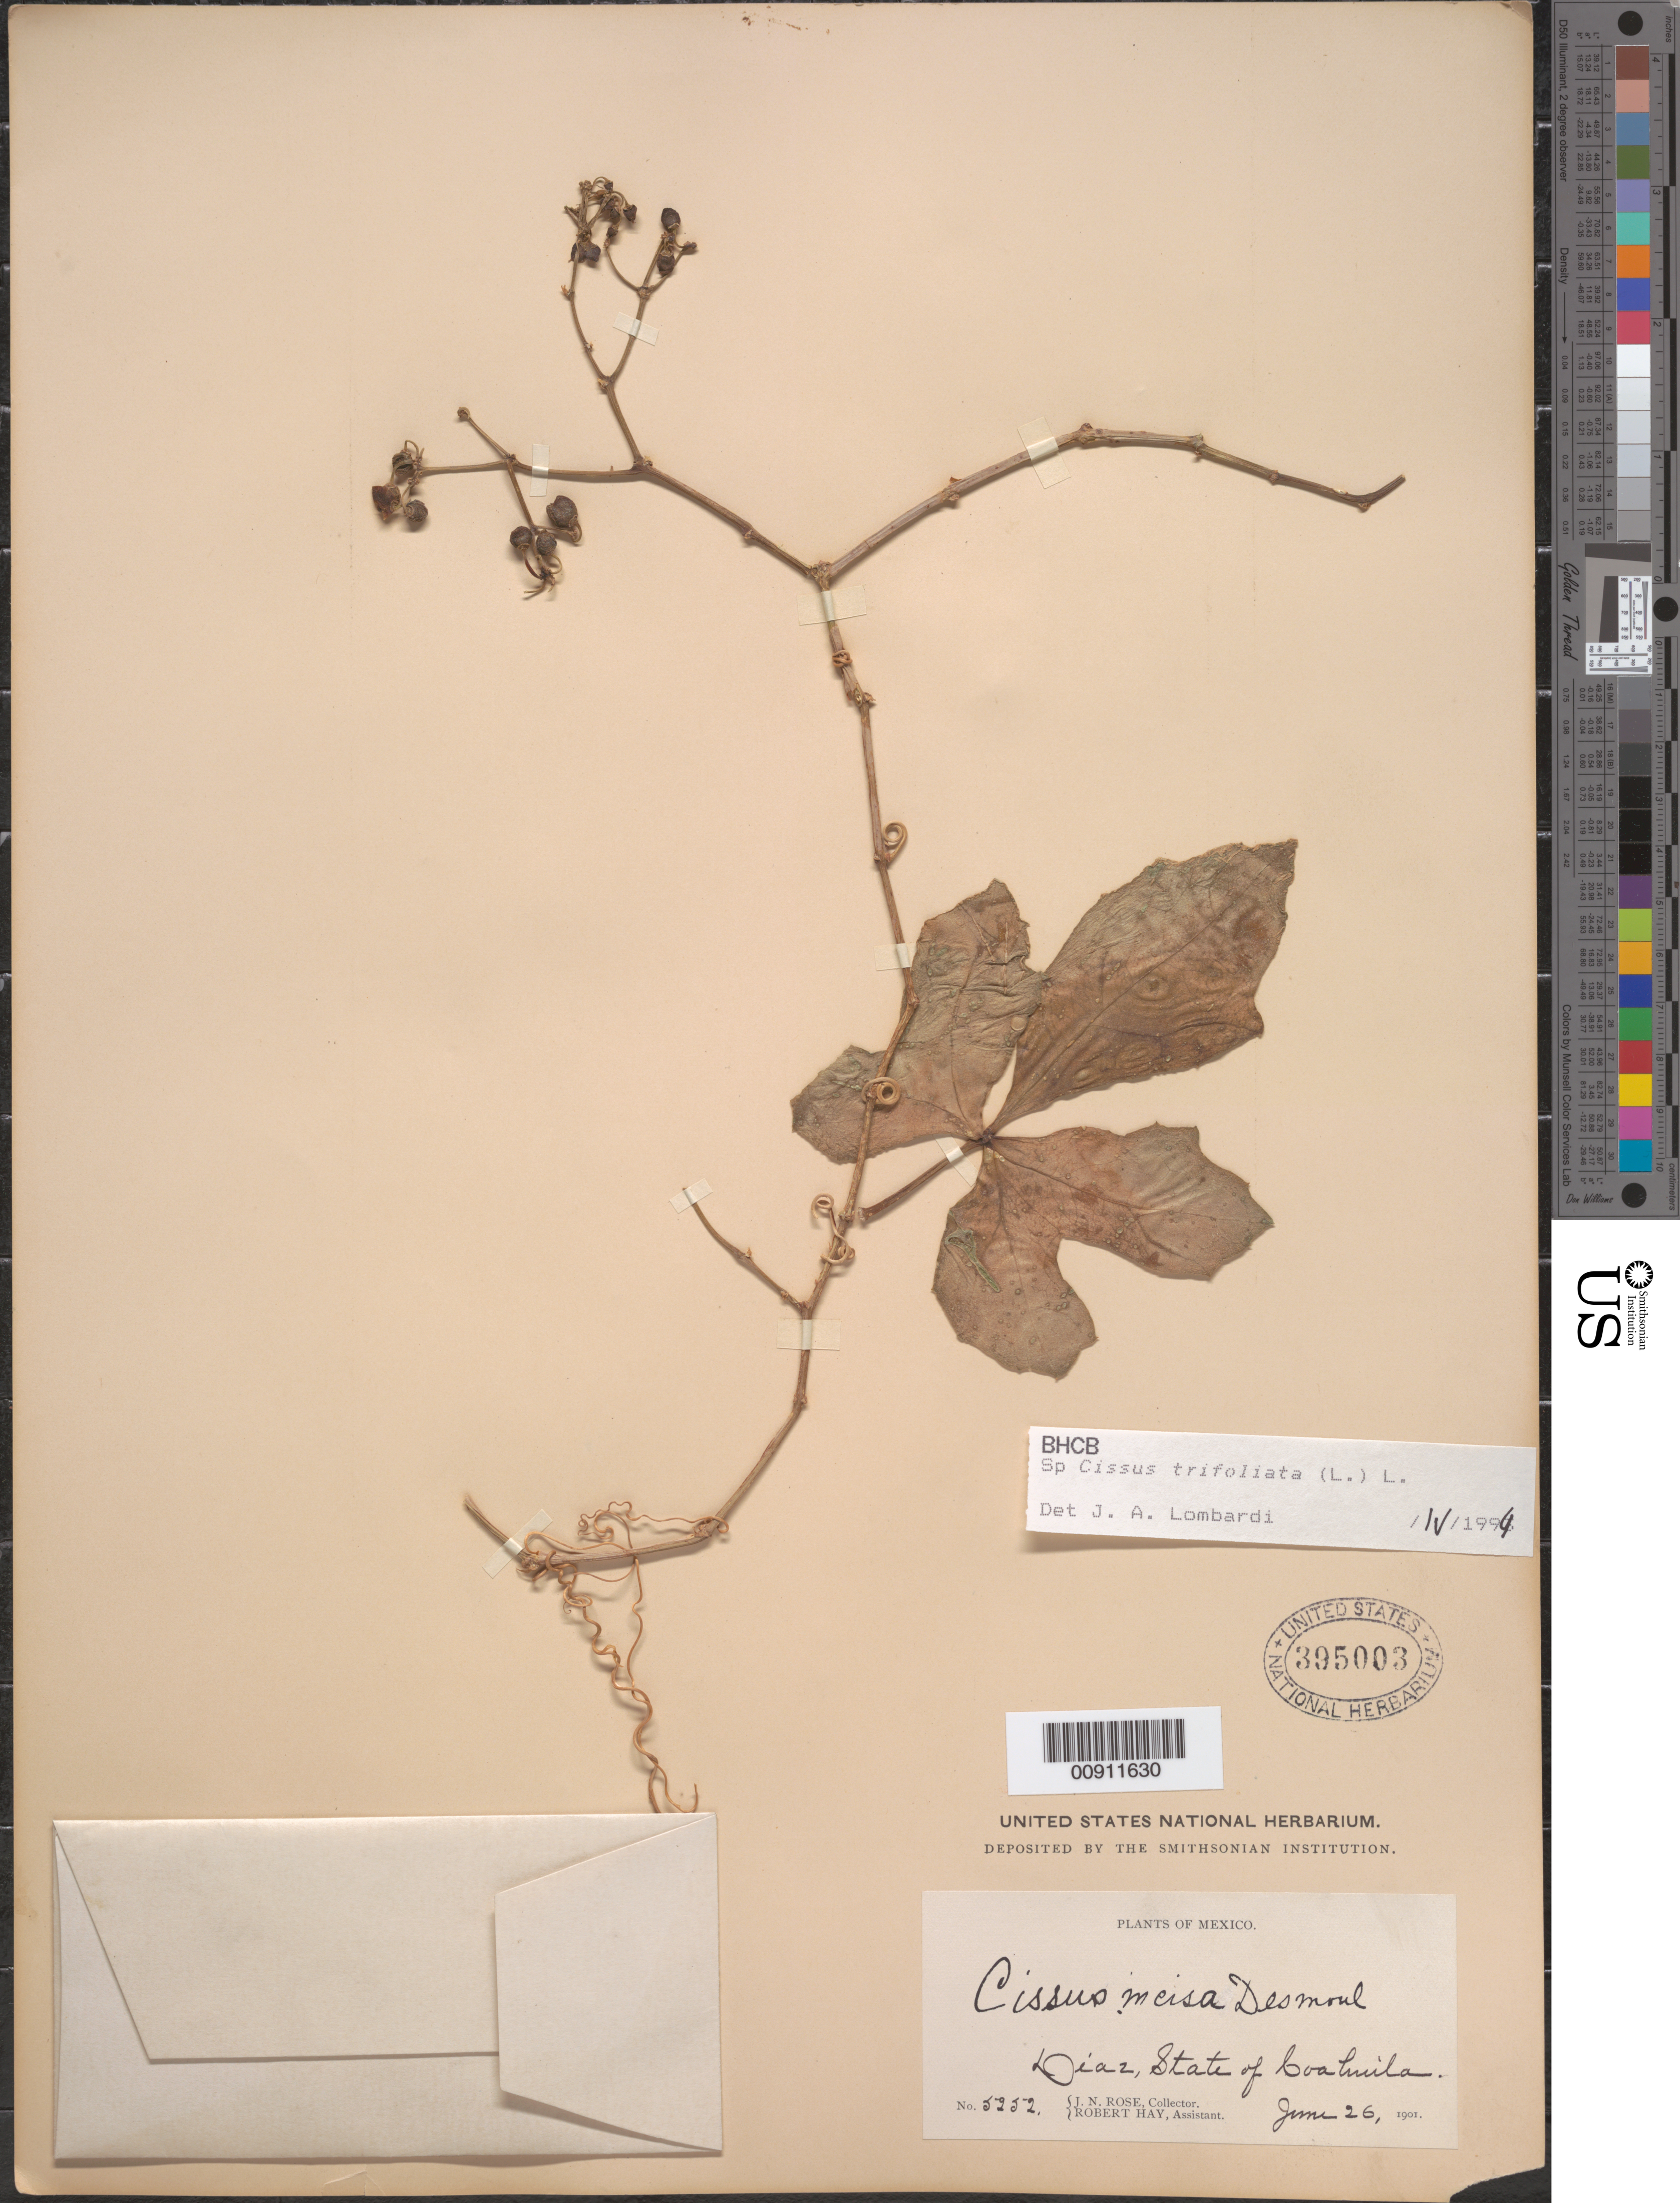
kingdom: Plantae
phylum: Tracheophyta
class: Magnoliopsida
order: Vitales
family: Vitaceae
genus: Cissus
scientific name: Cissus trifoliata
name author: (L.) L.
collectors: J. N. Rose & R. Hay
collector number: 5252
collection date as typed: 26 Jun 1901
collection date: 1901-06-26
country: Mexico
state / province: Coahuila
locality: Díaz, State of Coahuila.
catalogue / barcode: US 395003